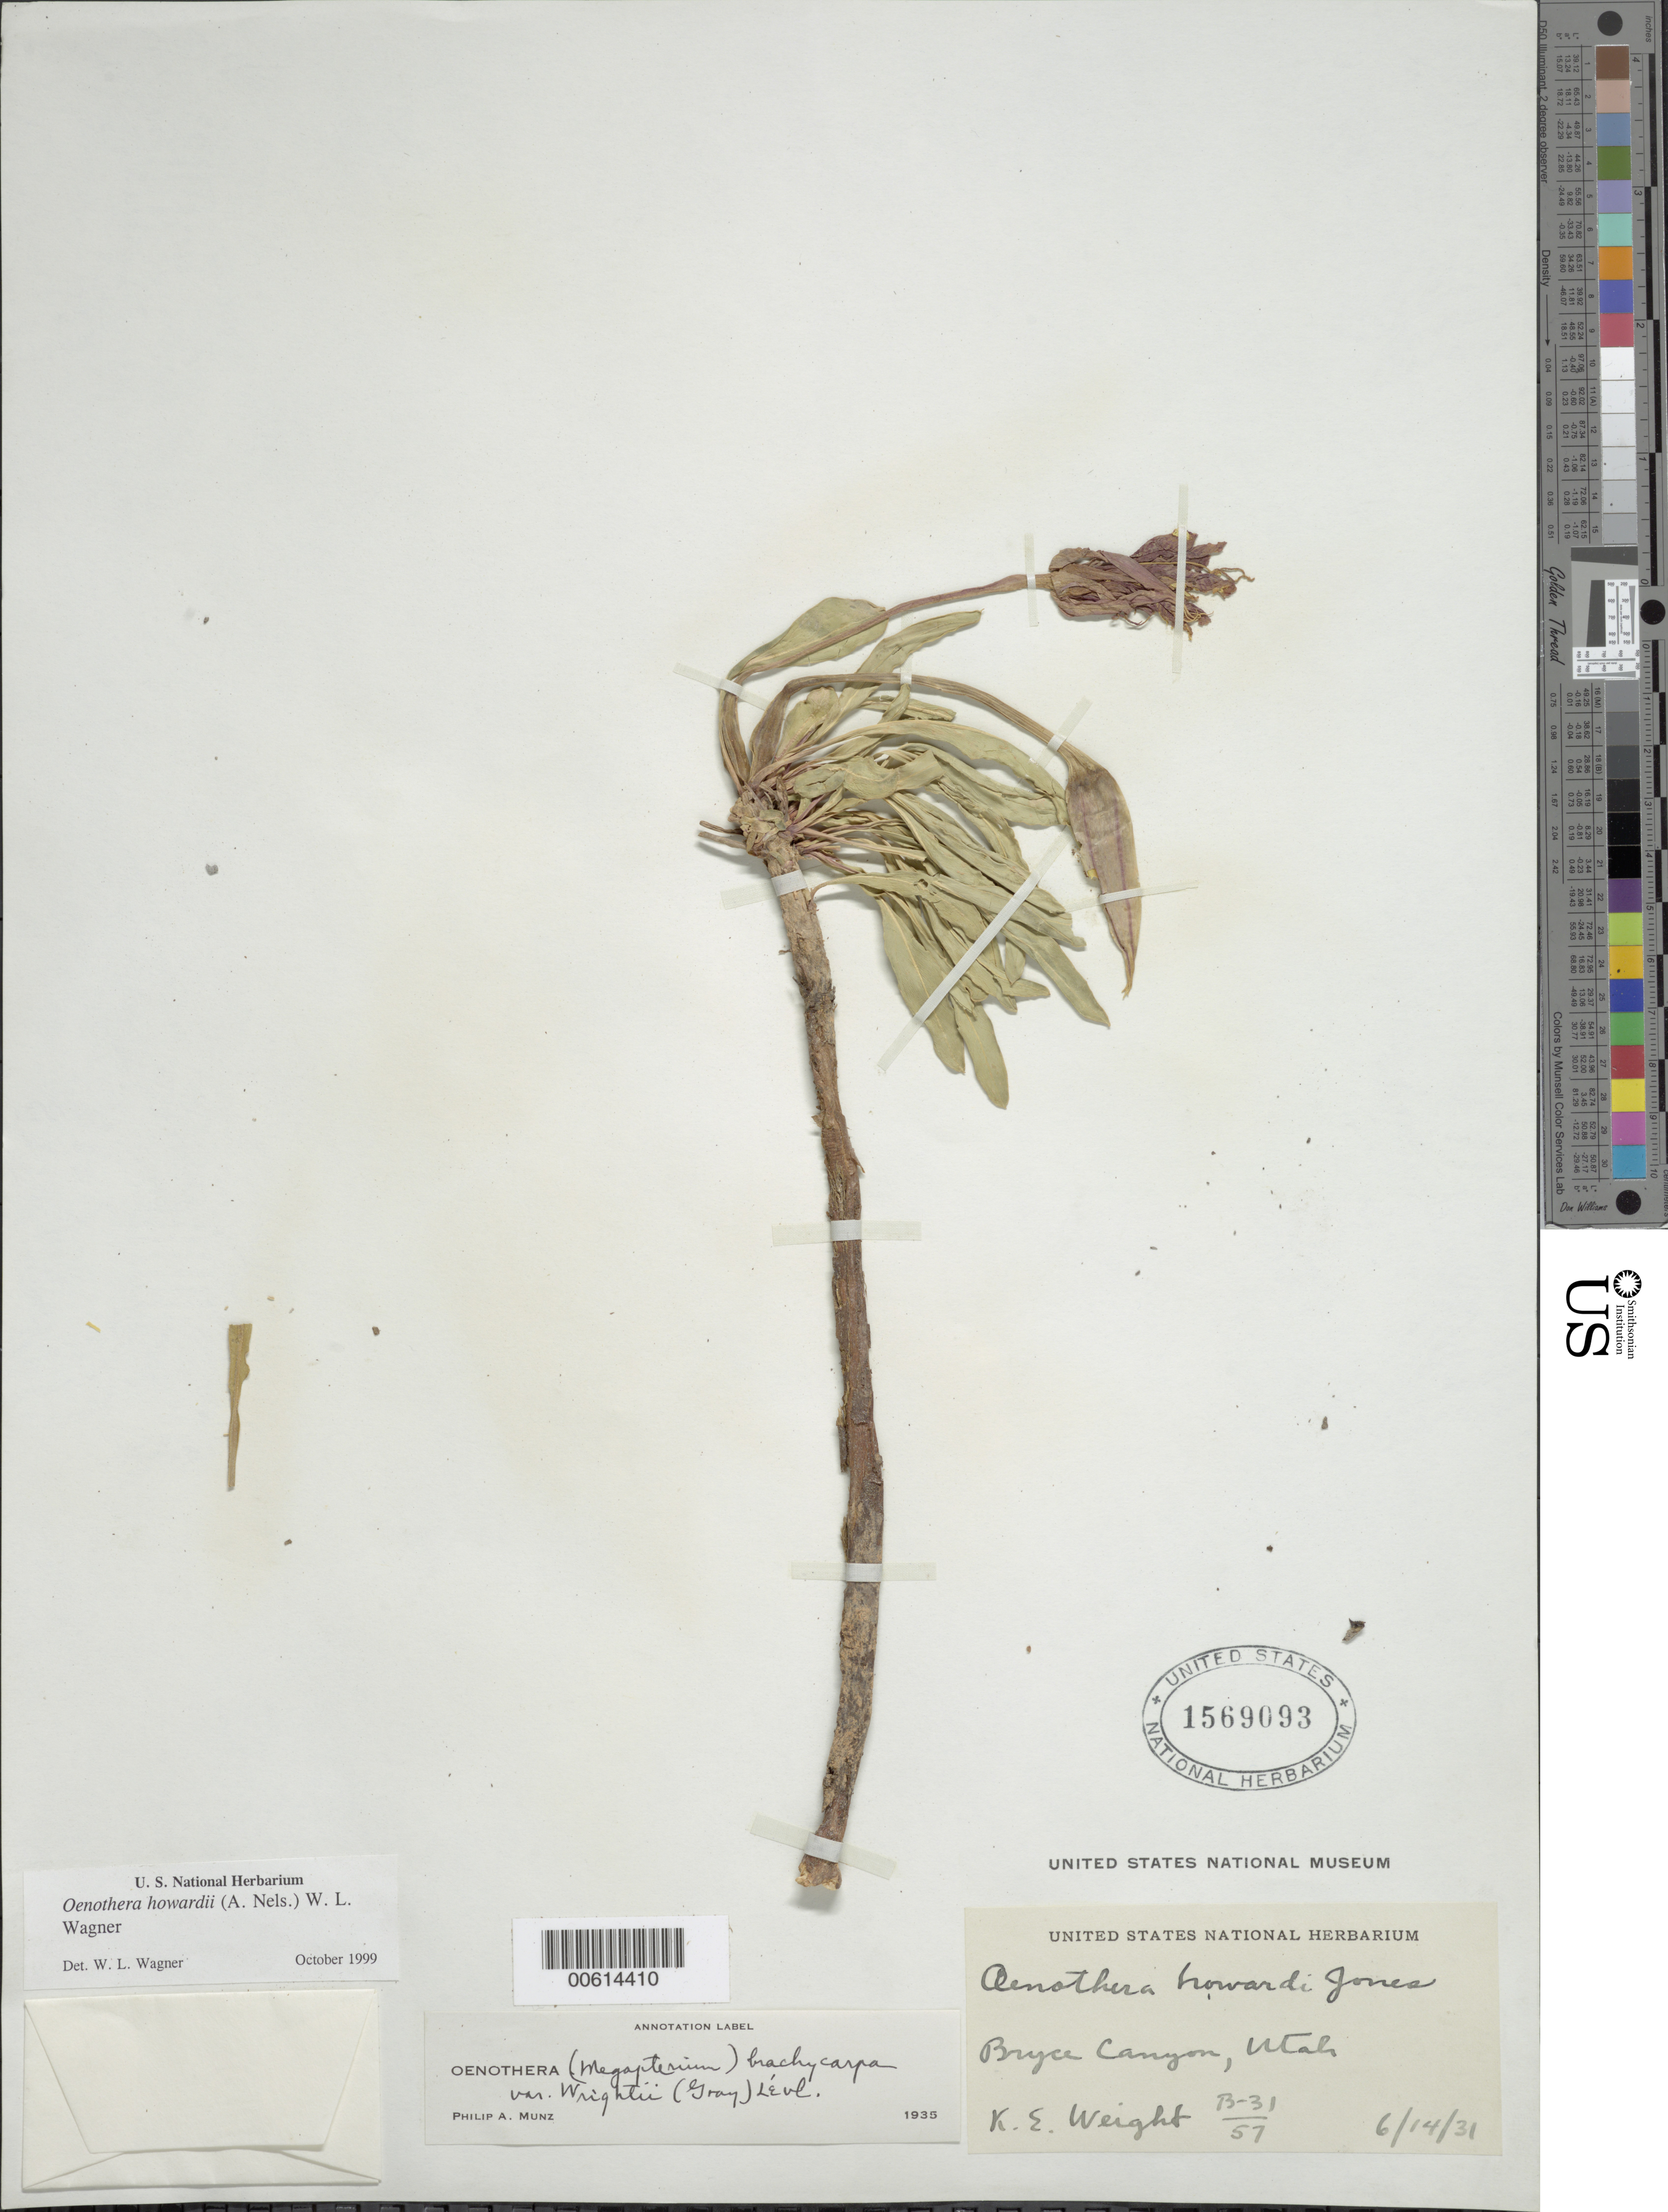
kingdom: Plantae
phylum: Tracheophyta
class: Magnoliopsida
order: Myrtales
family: Onagraceae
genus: Oenothera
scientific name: Oenothera howardii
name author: (A. Nelson) M.E. Jones ex Prain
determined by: Wagner, W. L., (BOT), Smithsonian Institution - National Museum of Natural History (UNITED STATES)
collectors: K. Weight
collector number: B-31/57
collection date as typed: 14 Jun 1931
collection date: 1931-06-14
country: United States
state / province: Utah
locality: Bryce Canyon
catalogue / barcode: US 1569093